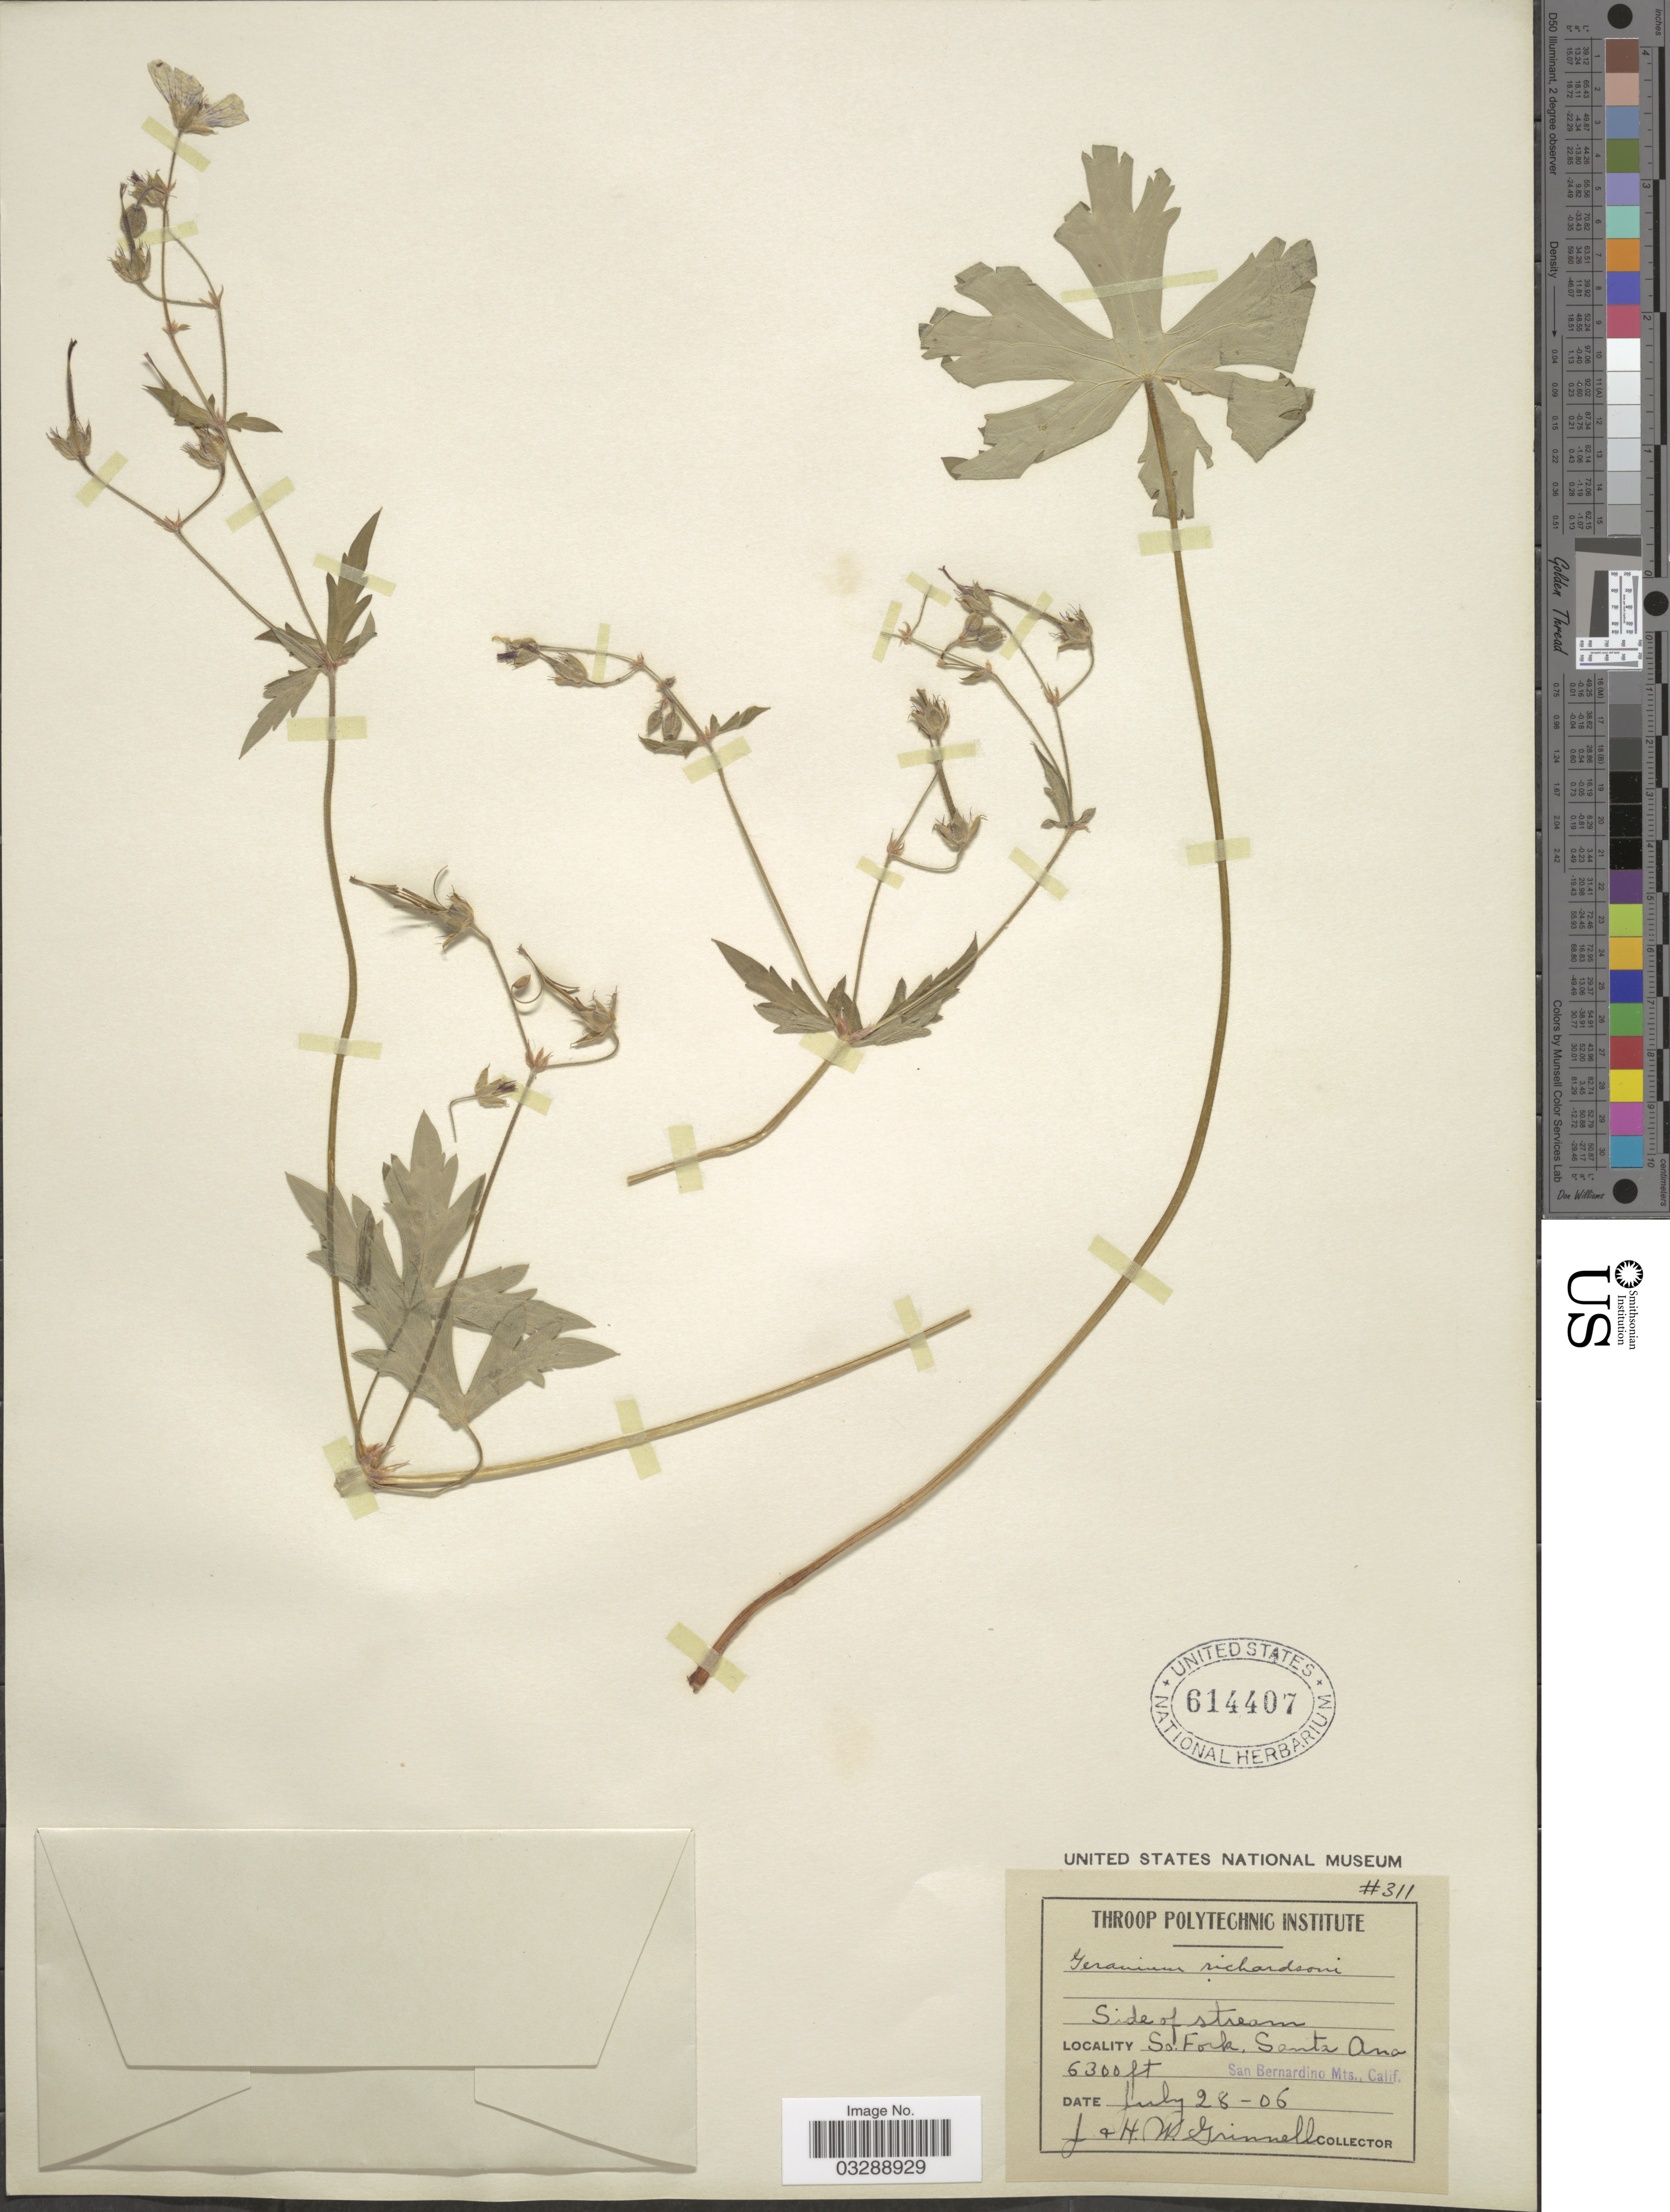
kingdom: Plantae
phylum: Tracheophyta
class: Magnoliopsida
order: Geraniales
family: Geraniaceae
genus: Geranium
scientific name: Geranium richardsonii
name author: Fisch. & Trautv.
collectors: J. Grinnell & H. Grinnell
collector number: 311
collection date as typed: Transcribed d/m/y: 28/7/6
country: United States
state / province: California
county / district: San Bernardino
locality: So. Fork, Santa Ana. San Bernardino Mts.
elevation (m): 1920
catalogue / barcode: US 614407